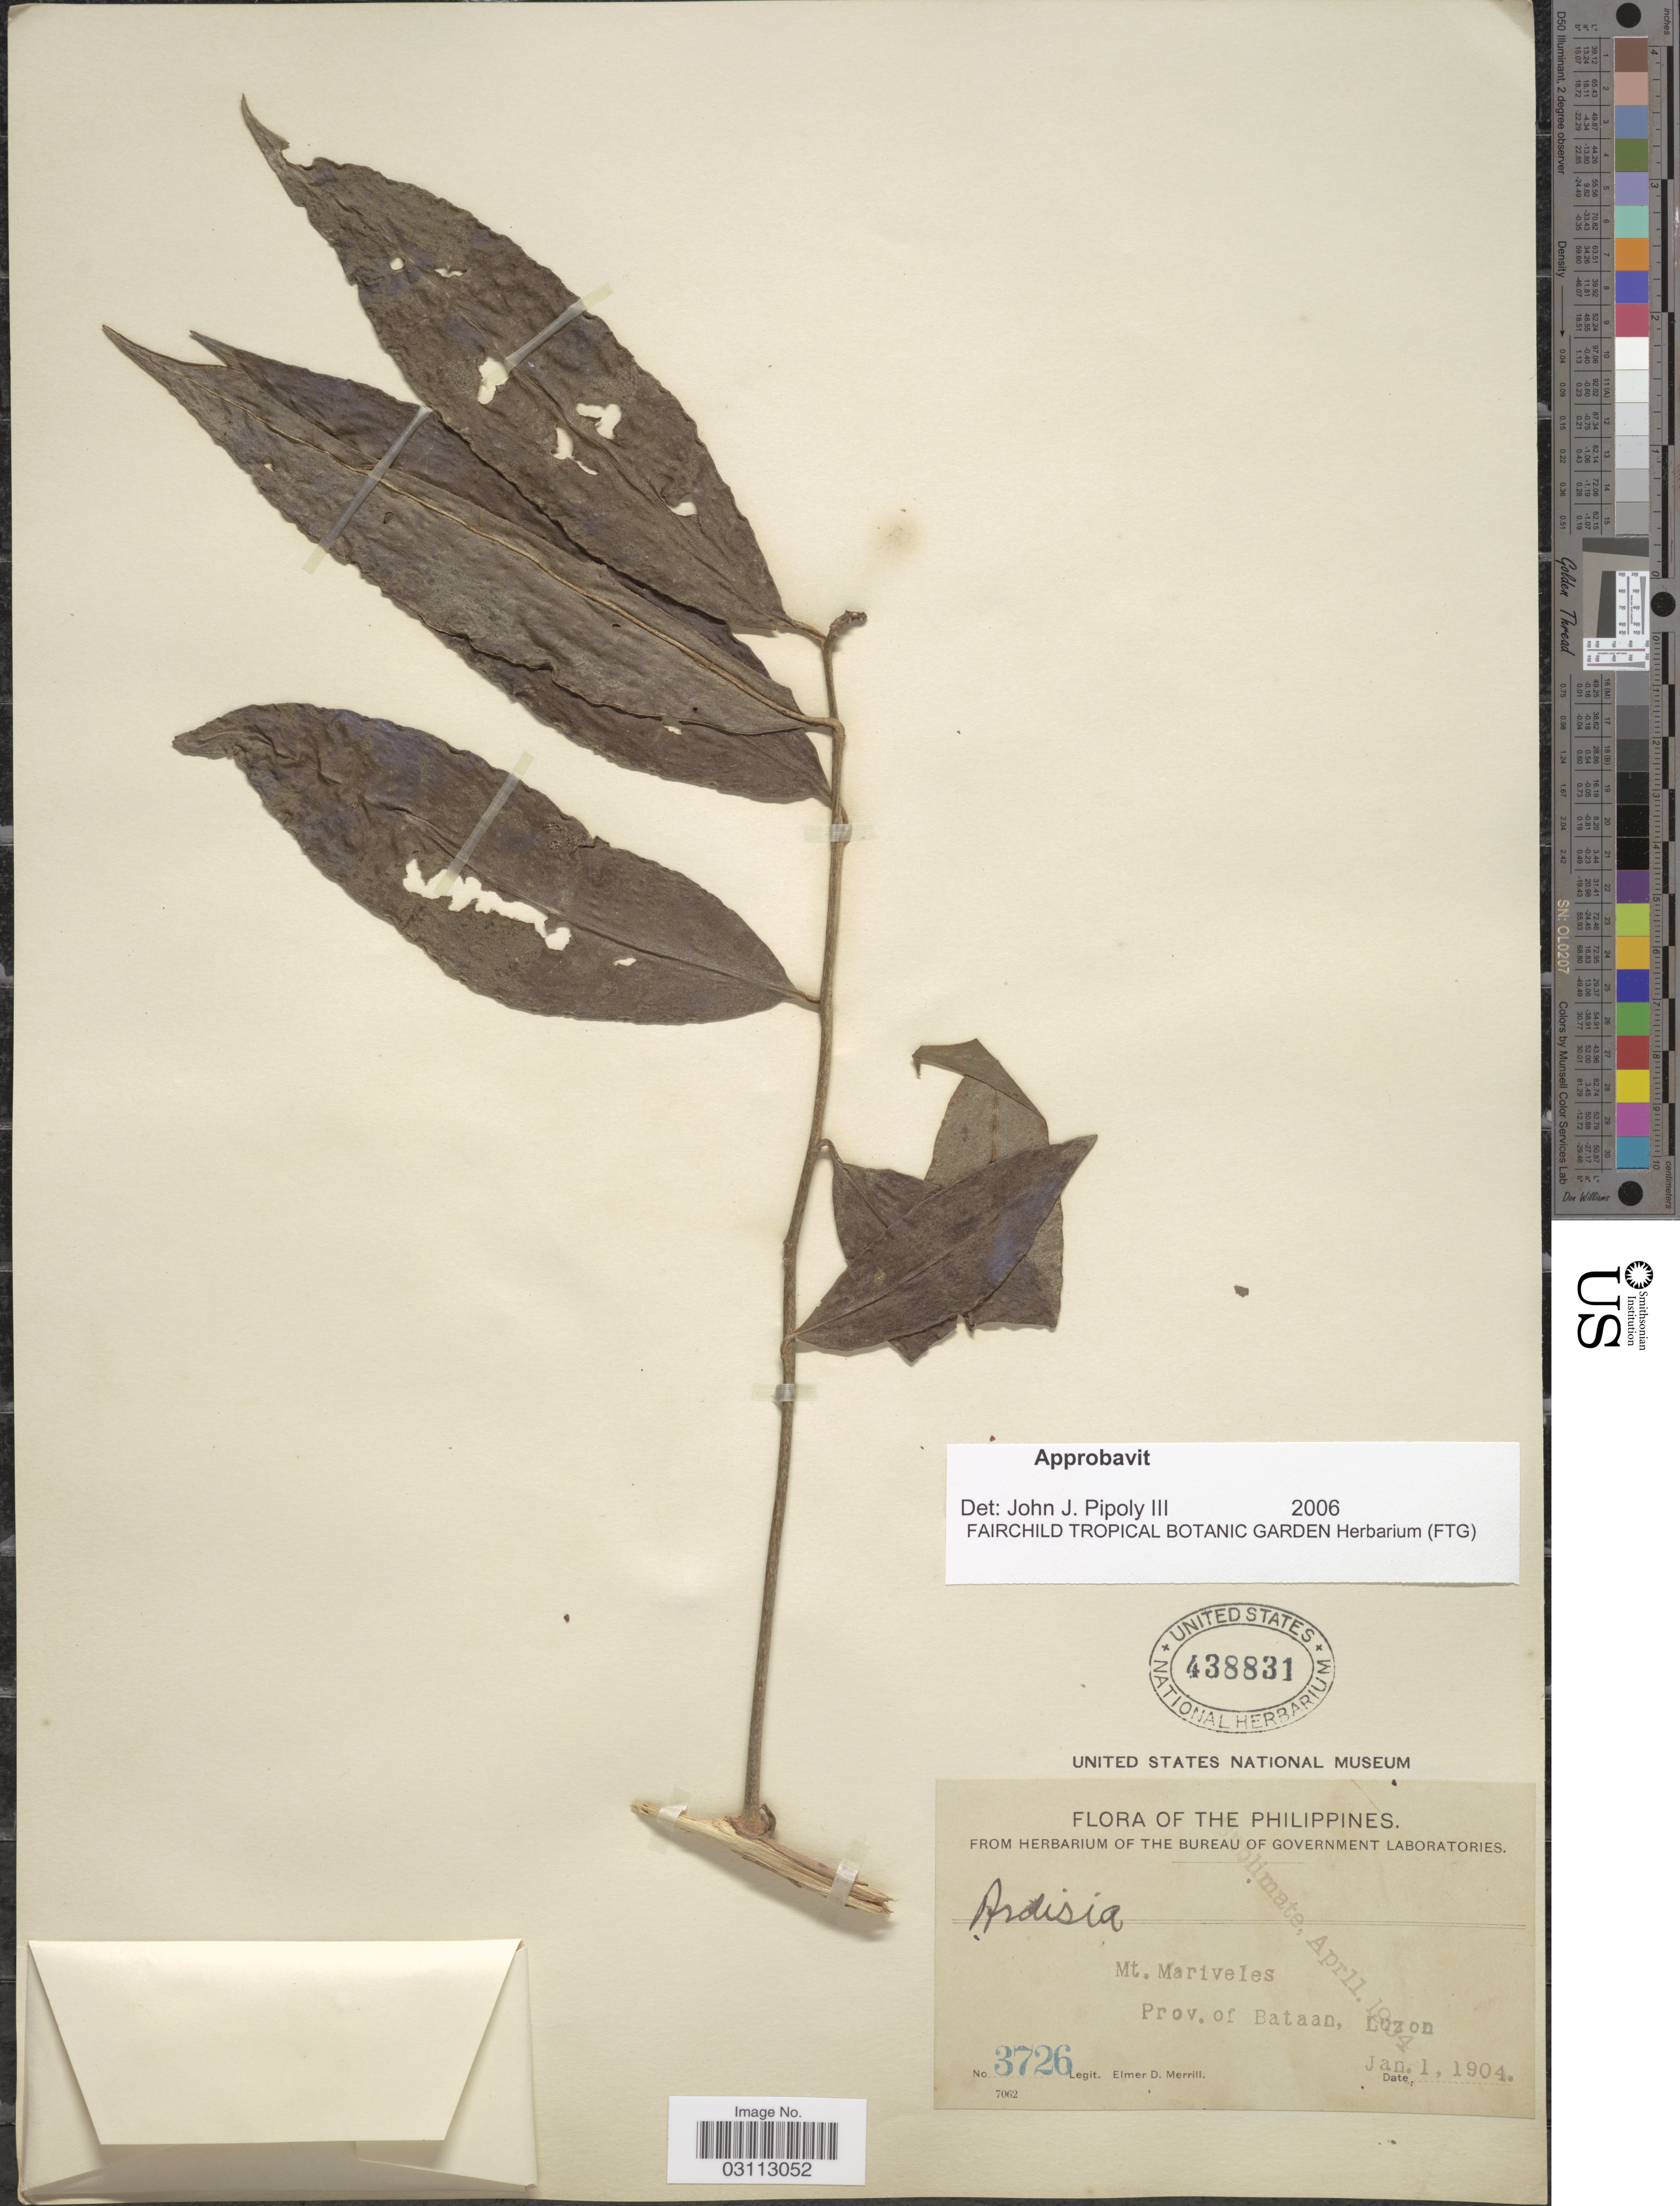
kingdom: Plantae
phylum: Tracheophyta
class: Magnoliopsida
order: Ericales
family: Primulaceae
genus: Ardisia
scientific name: Ardisia sp.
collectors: E. D. Merrill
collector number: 3726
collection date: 1904-01-01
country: Philippines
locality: Mt. Mariveles. Prov. of Bataan, Luzon.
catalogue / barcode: US 438831